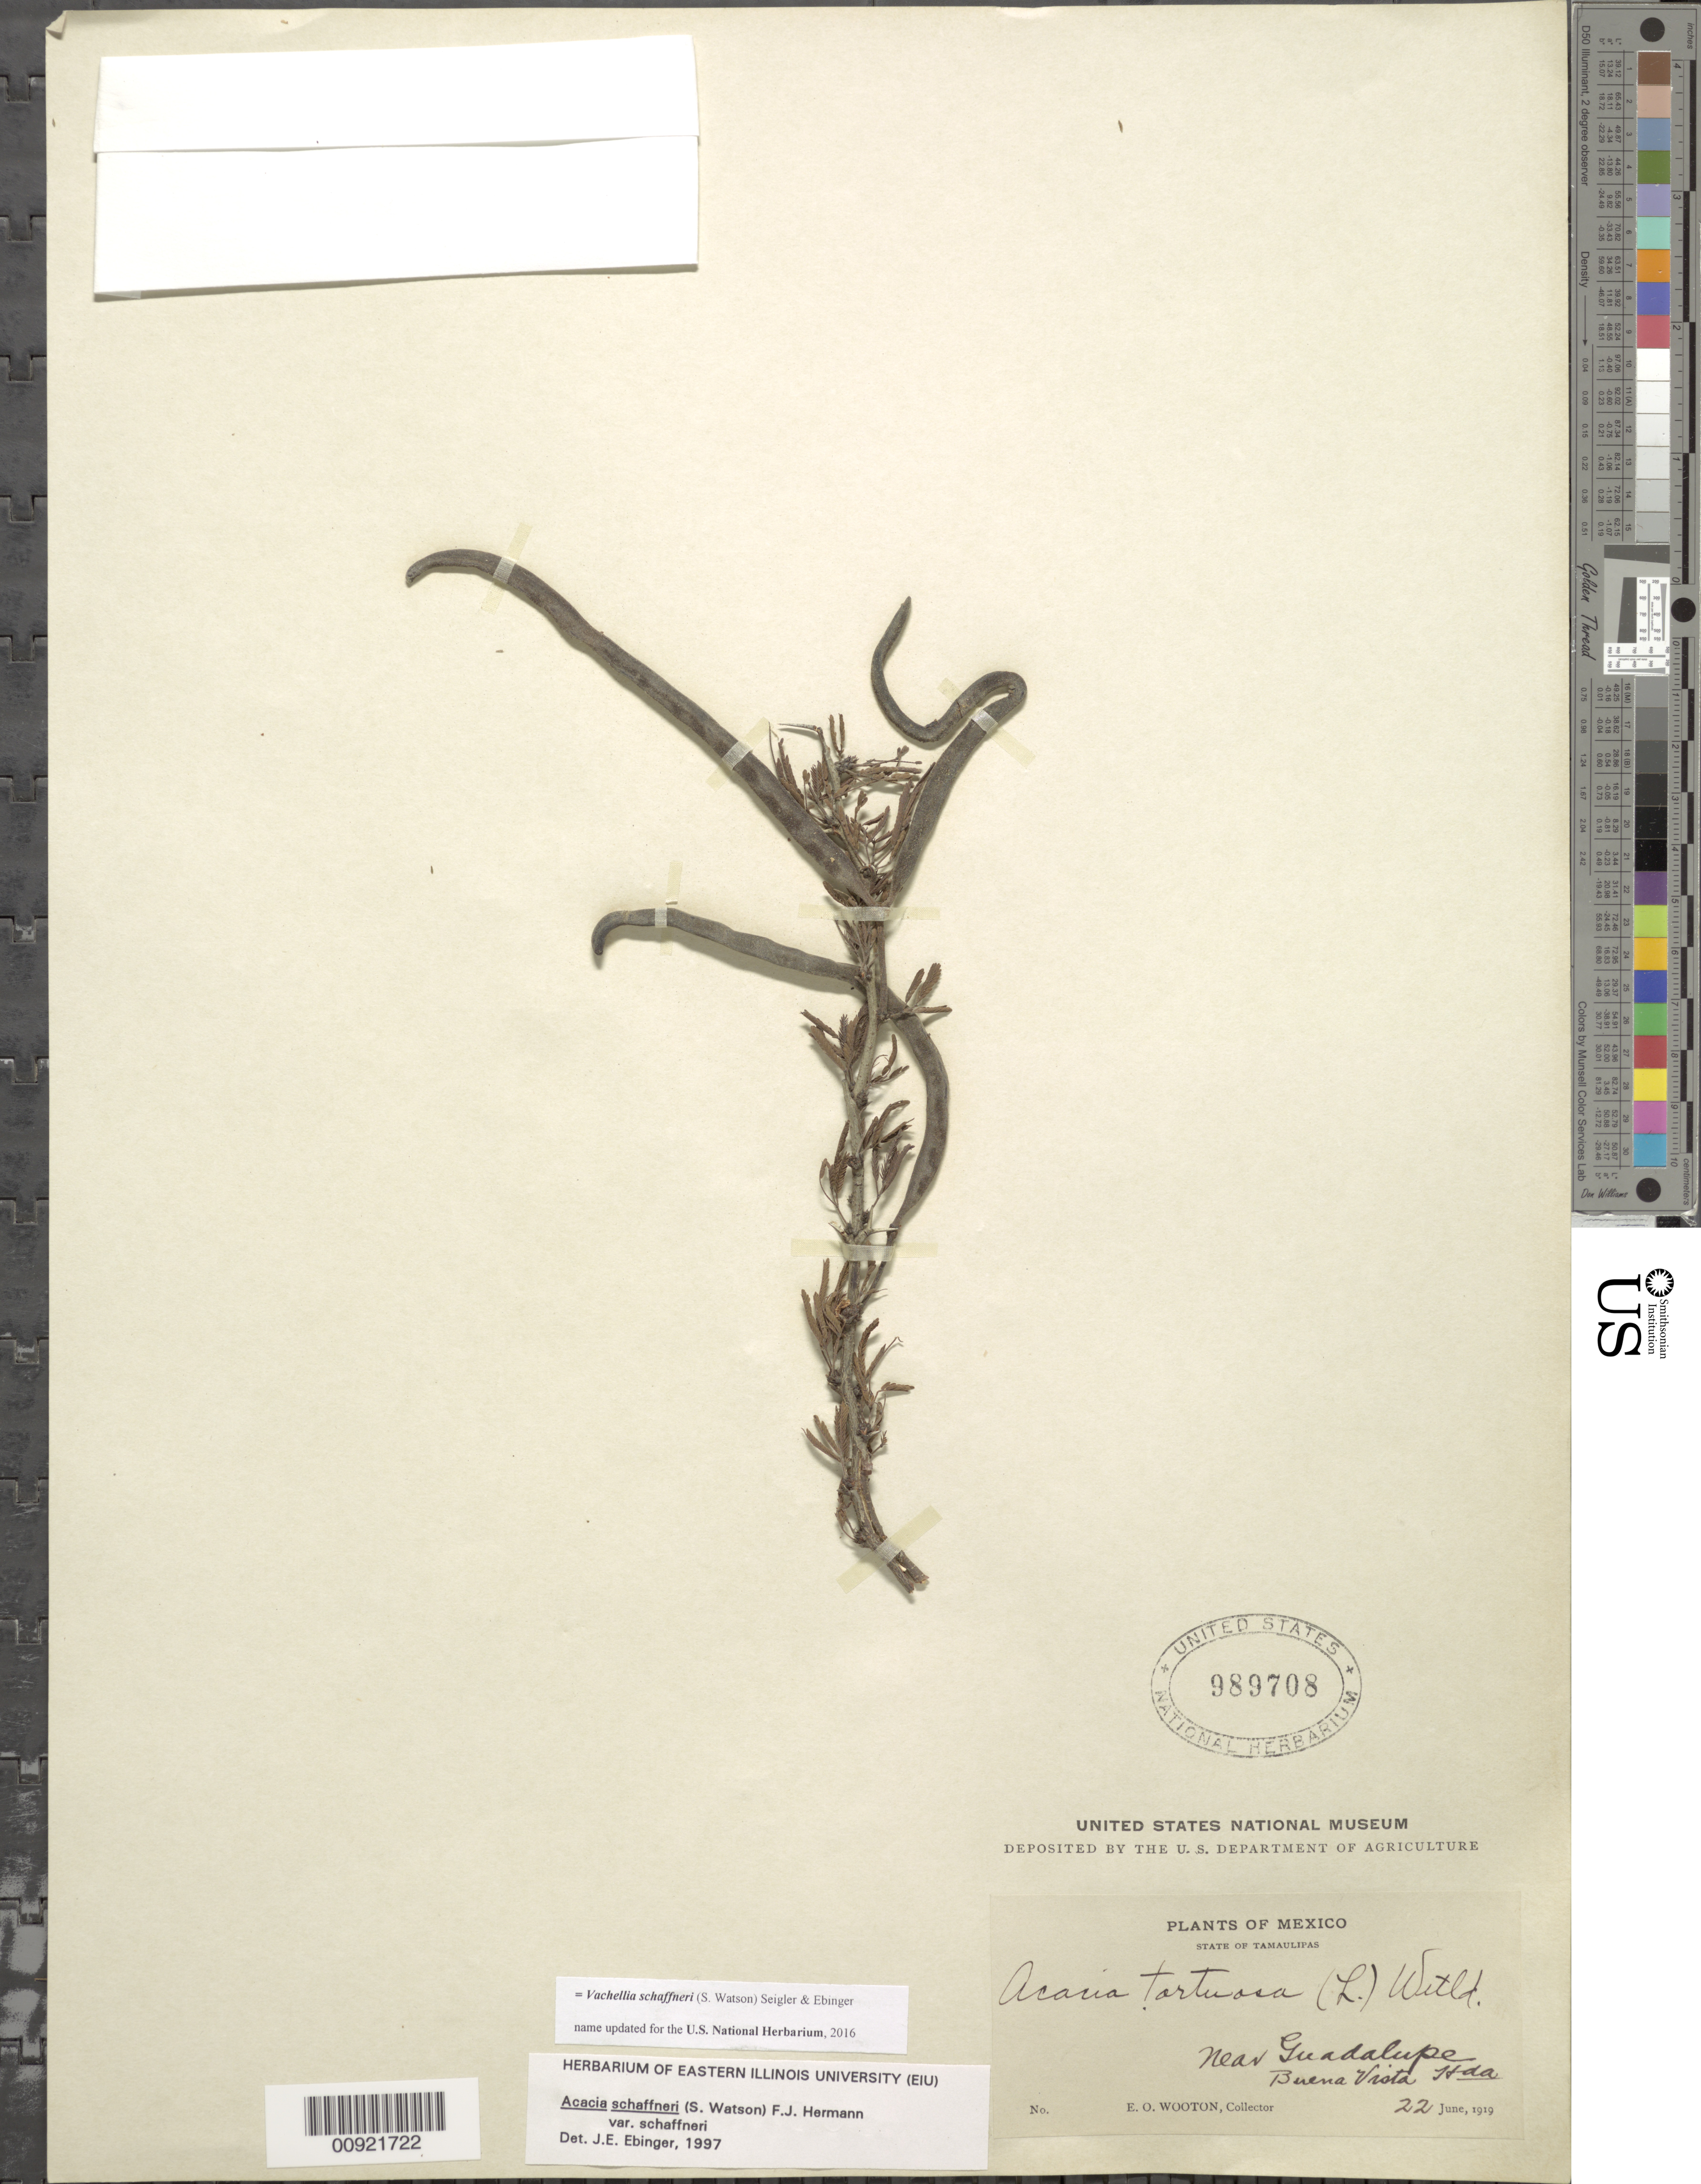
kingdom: Plantae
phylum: Tracheophyta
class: Magnoliopsida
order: Fabales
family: Fabaceae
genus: Vachellia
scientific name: Vachellia schaffneri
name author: (S. Watson) Seigler & Ebinger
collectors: E. O. Wooton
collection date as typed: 22 Jun 1919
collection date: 1919-06-22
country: Mexico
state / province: Tamaulipas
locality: Near Guadalupe, Buena Vista Hacienda.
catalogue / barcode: US 989708